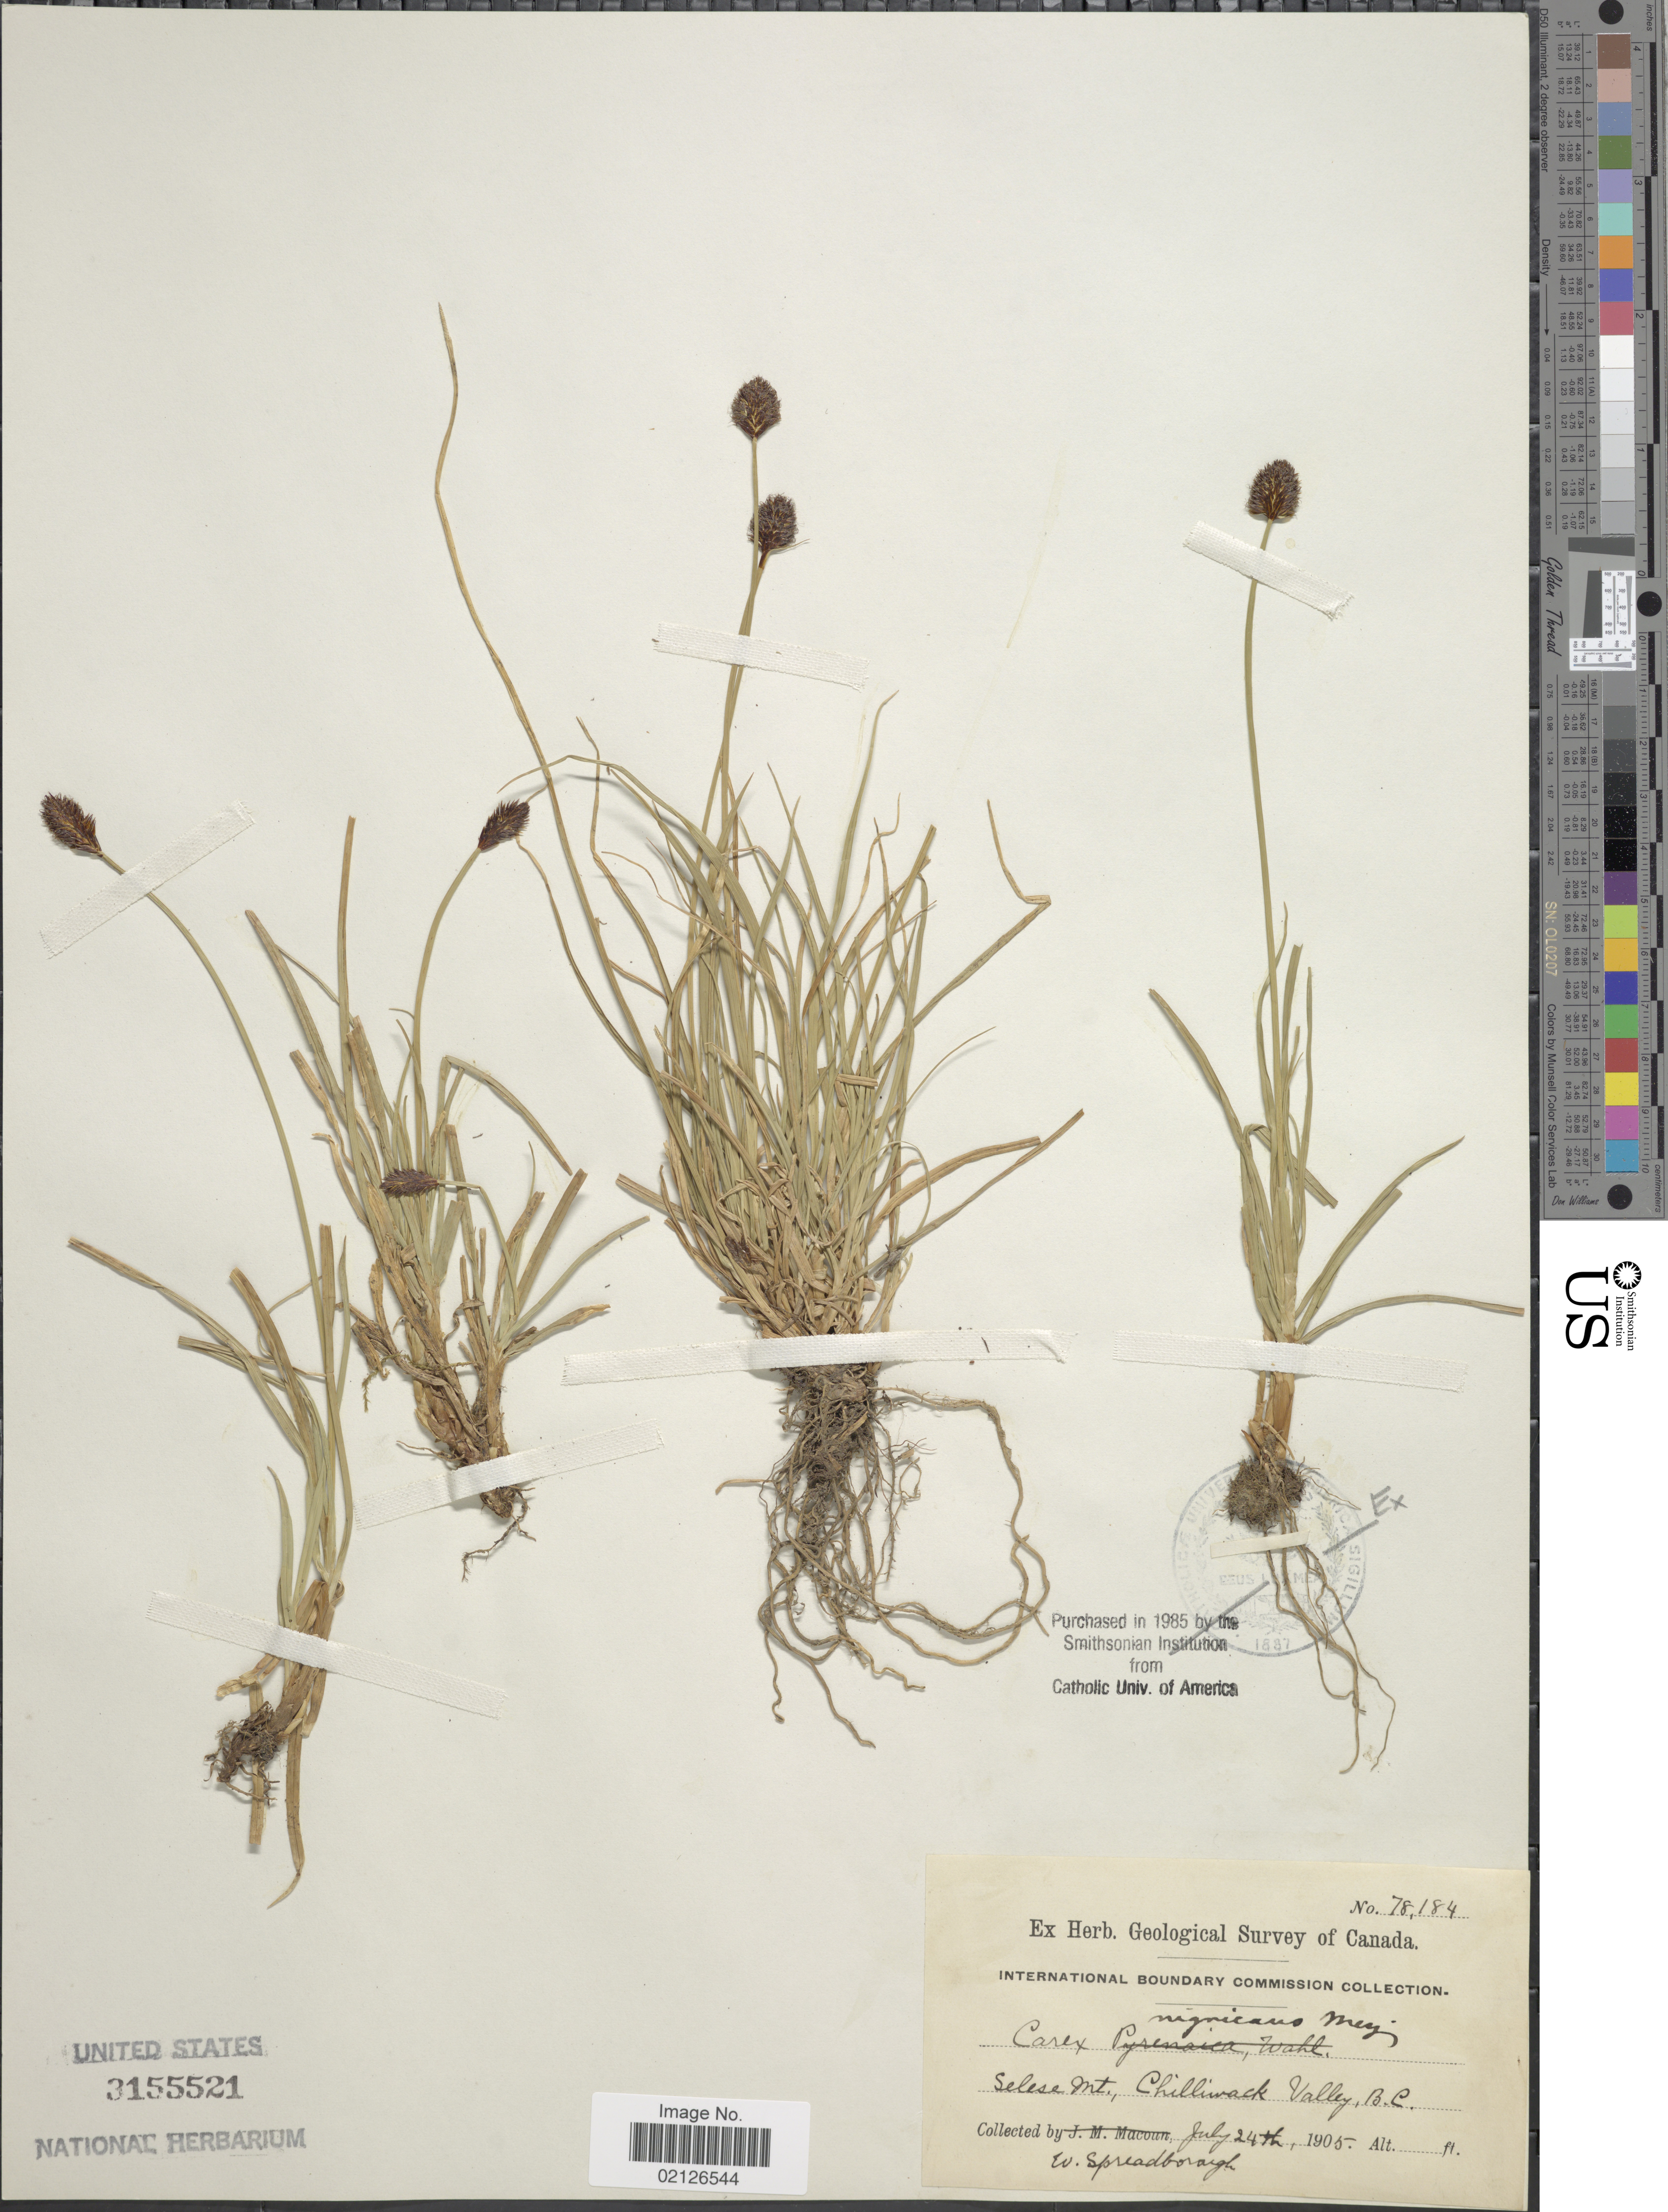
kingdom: Plantae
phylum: Tracheophyta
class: Liliopsida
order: Poales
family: Cyperaceae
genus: Carex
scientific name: Carex nigricans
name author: C.A. Mey.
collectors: W. Spreadborough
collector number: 78184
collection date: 1905-07-24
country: Canada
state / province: British Columbia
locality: Selese Mt., Chilliwack Valley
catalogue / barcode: US 3155521